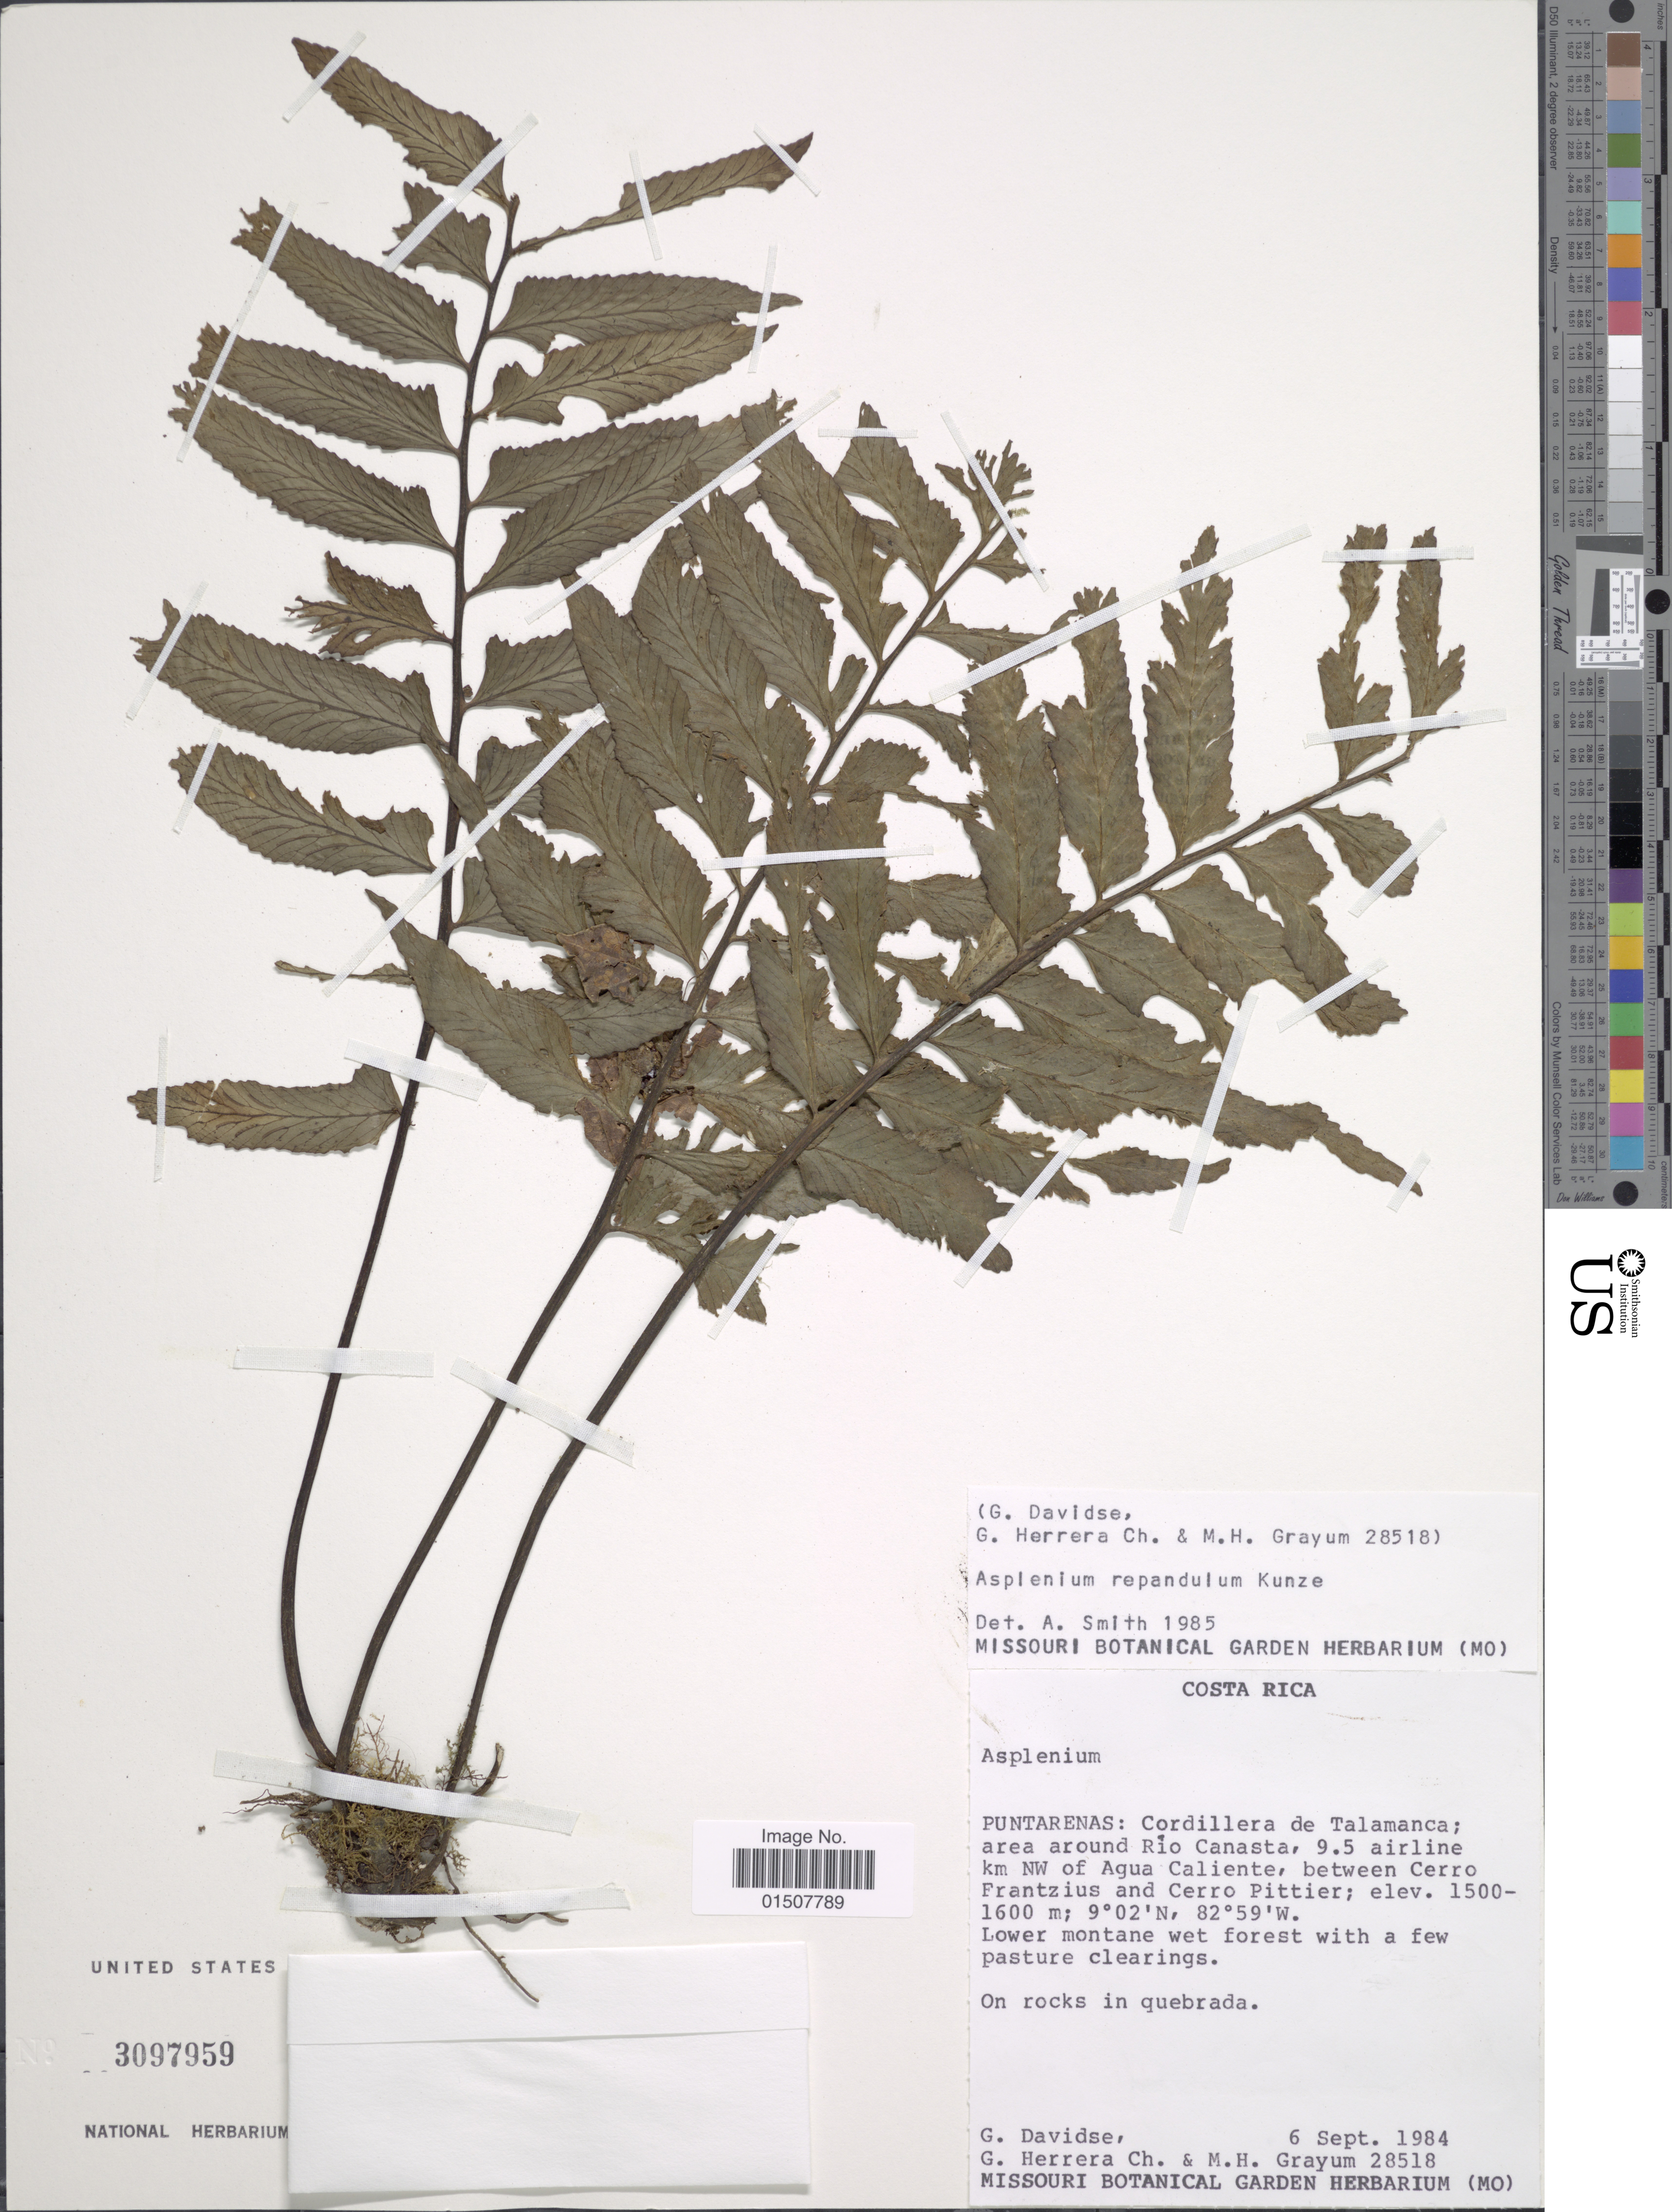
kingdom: Plantae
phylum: Tracheophyta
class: Polypodiopsida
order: Polypodiales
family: Aspleniaceae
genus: Asplenium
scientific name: Asplenium riparium Brack., nom. illeg.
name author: Brack. in Wilkes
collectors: G. Davidse, G. Herrera & M. H. Grayum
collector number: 28518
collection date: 1984-09-06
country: Costa Rica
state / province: Puntarenas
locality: Puntarenas: Cordillera de Talamanca; area around Rio Canasta, 9.5 airline km NW of Agua Caliente, between Cerro Frantzius and Cerro Pittier.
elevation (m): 1500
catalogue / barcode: US 3097959